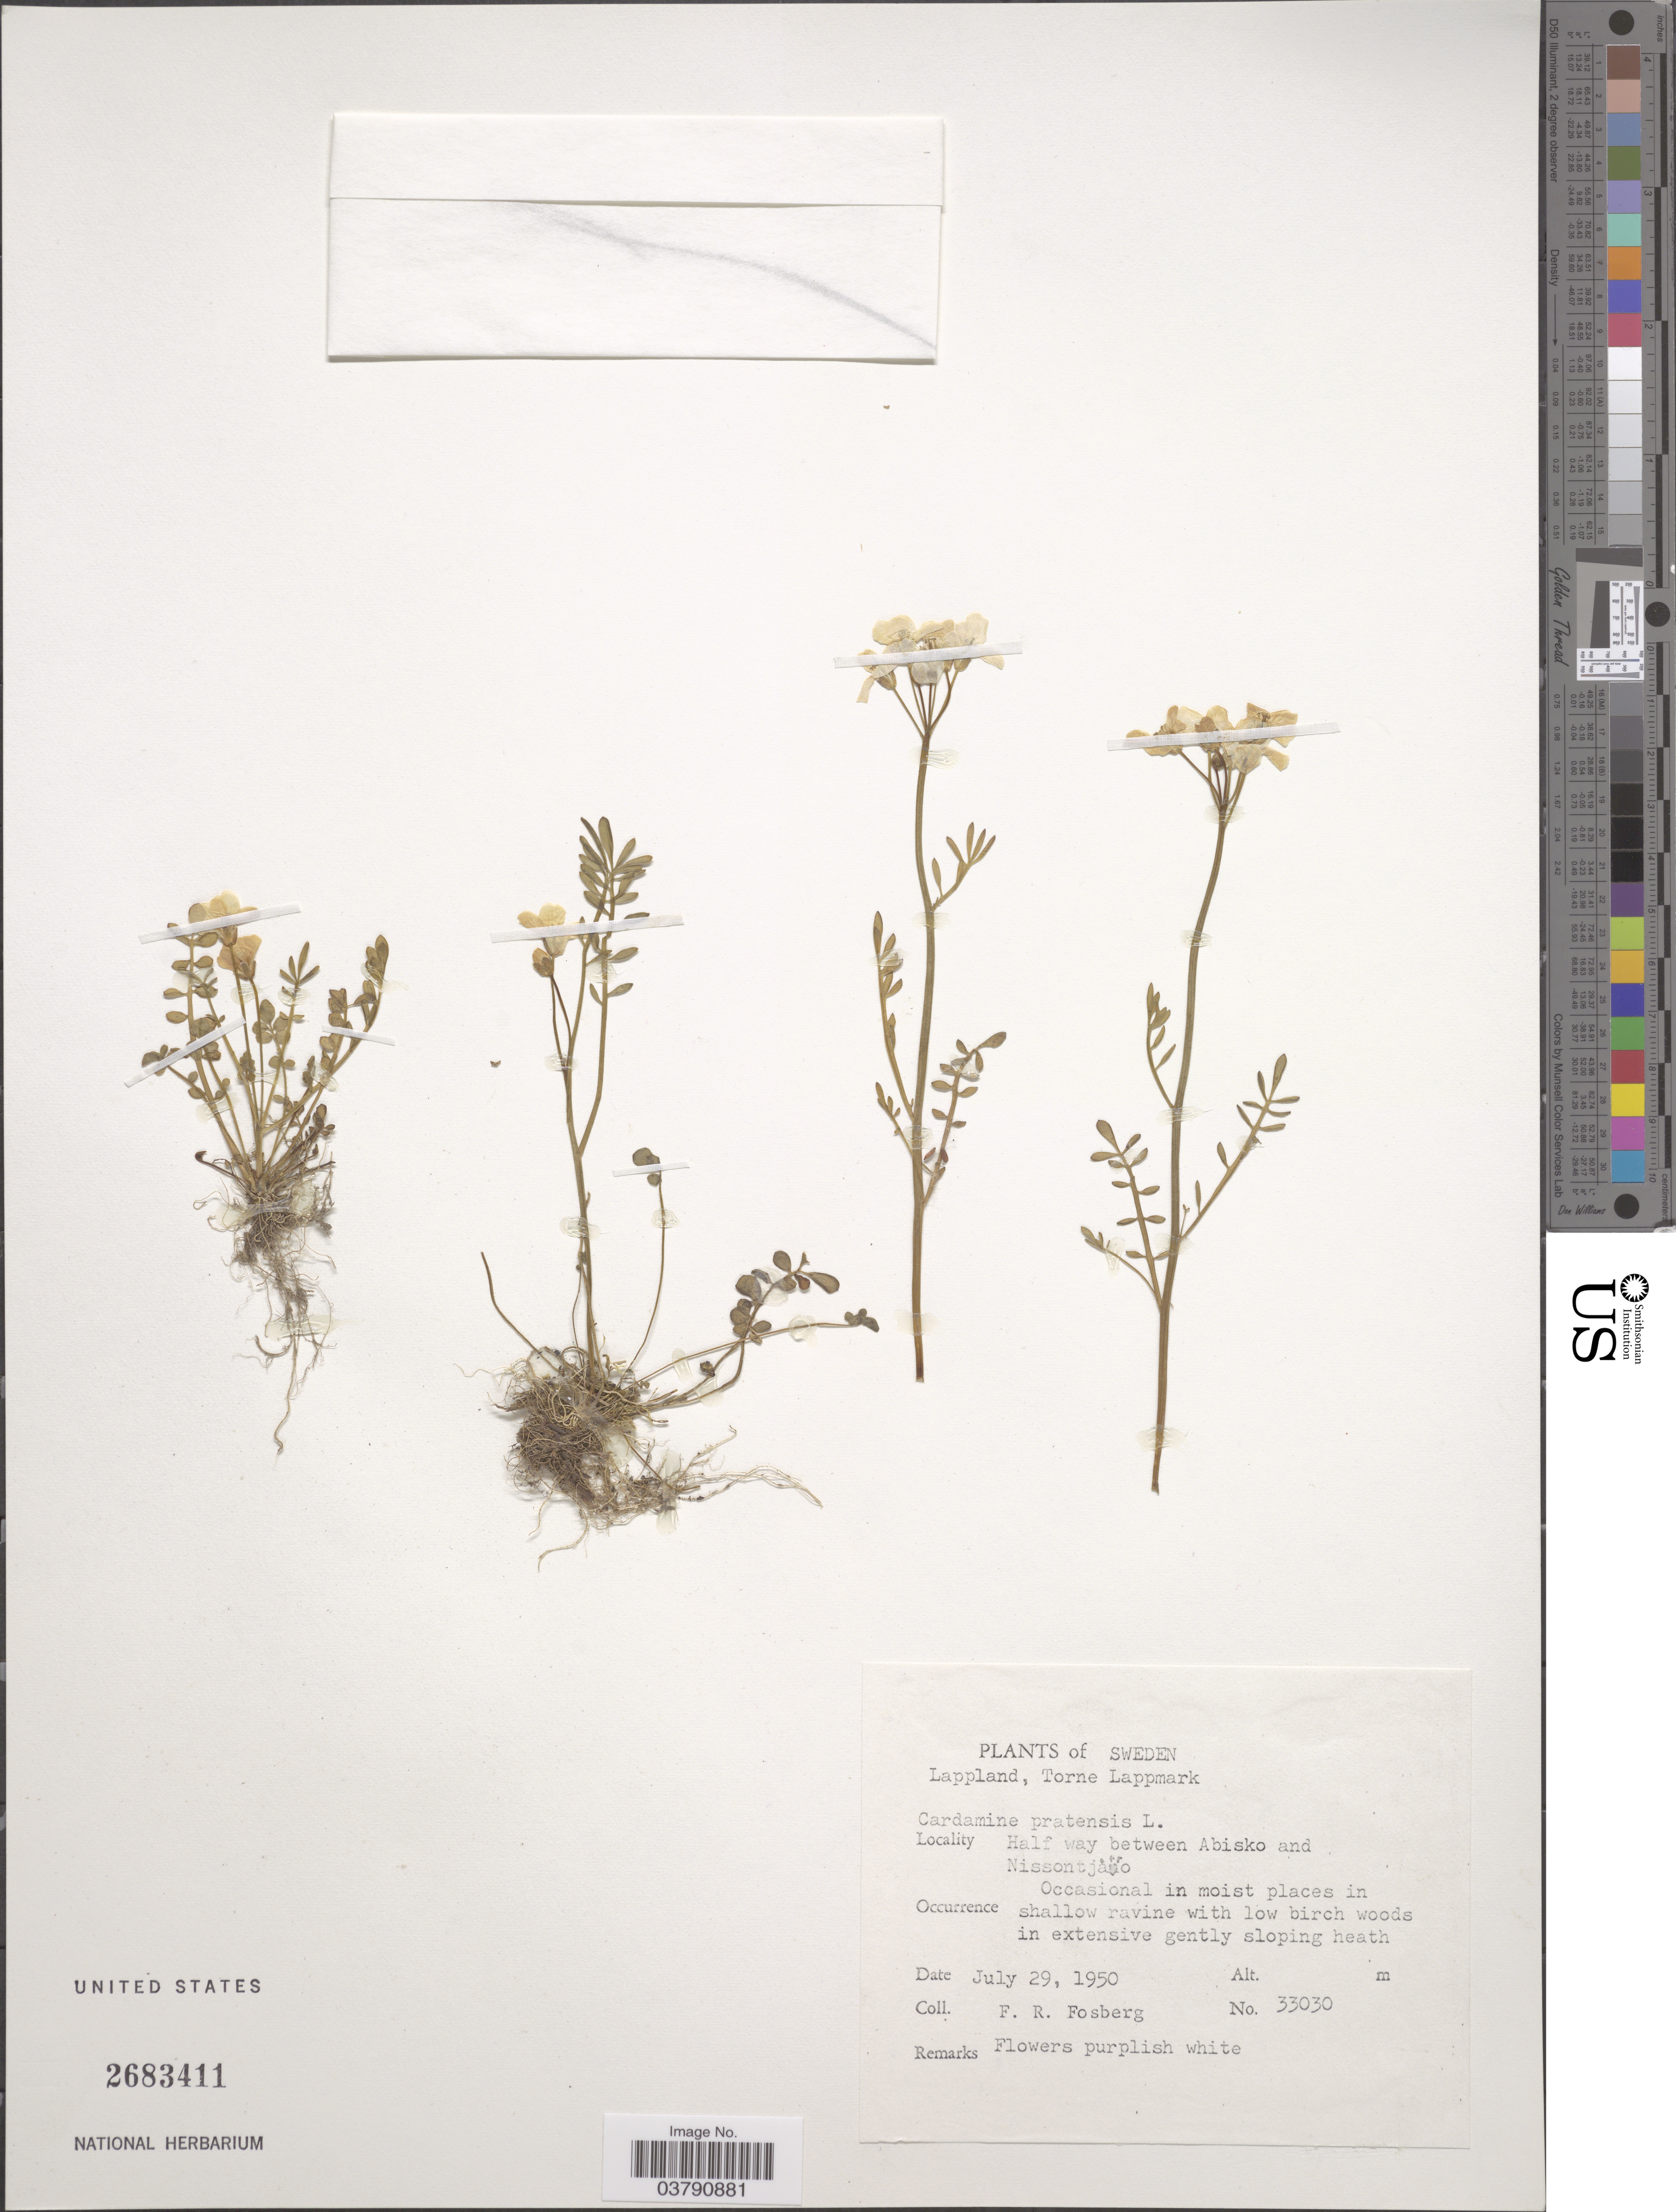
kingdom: Plantae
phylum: Tracheophyta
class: Magnoliopsida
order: Brassicales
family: Brassicaceae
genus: Cardamine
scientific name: Cardamine pratensis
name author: L.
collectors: F. R. Fosberg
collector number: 33030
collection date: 1950-07-29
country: Sweden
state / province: Norrbotten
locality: Lappland, Torne Lappmark. Half way between Abisko and Nissontjàüo.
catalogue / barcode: US 2683411